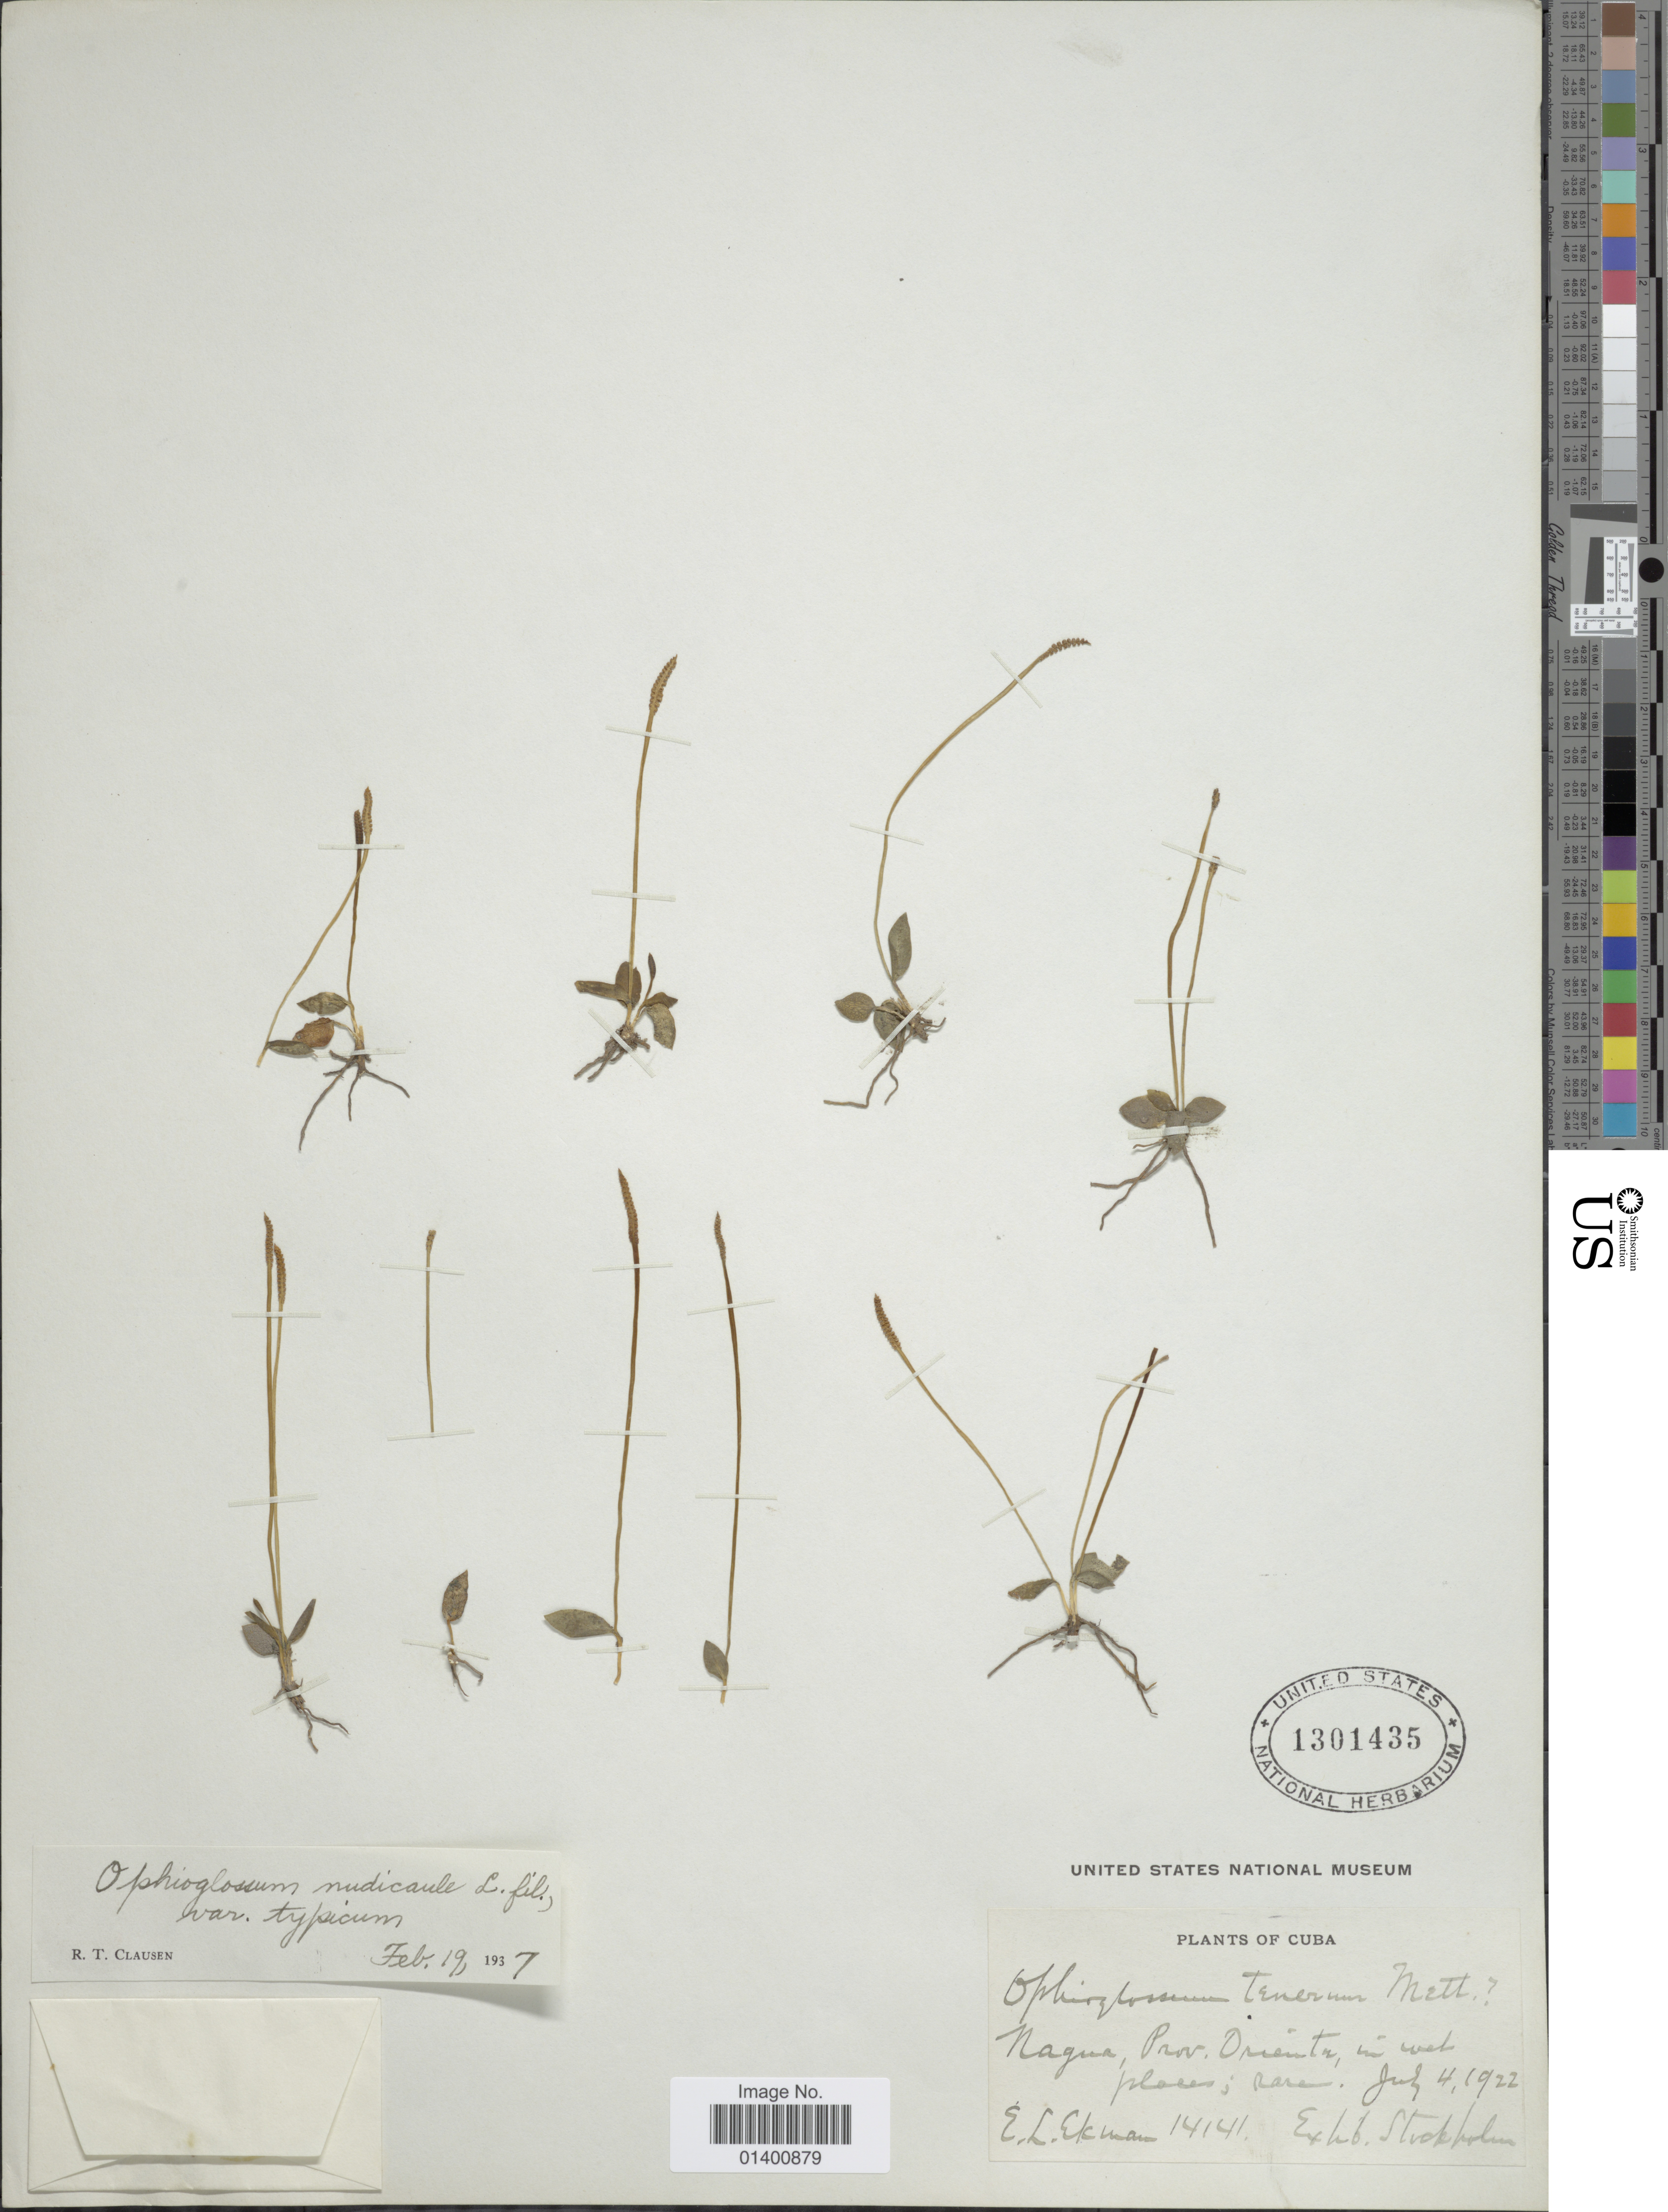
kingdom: Plantae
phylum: Tracheophyta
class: Polypodiopsida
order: Ophioglossales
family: Ophioglossaceae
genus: Ophioglossum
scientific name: Ophioglossum nudicaule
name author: L. f.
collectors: E. L. Ekman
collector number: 14141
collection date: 1922-07-04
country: Cuba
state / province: Oriente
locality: Nagua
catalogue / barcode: US 1301435